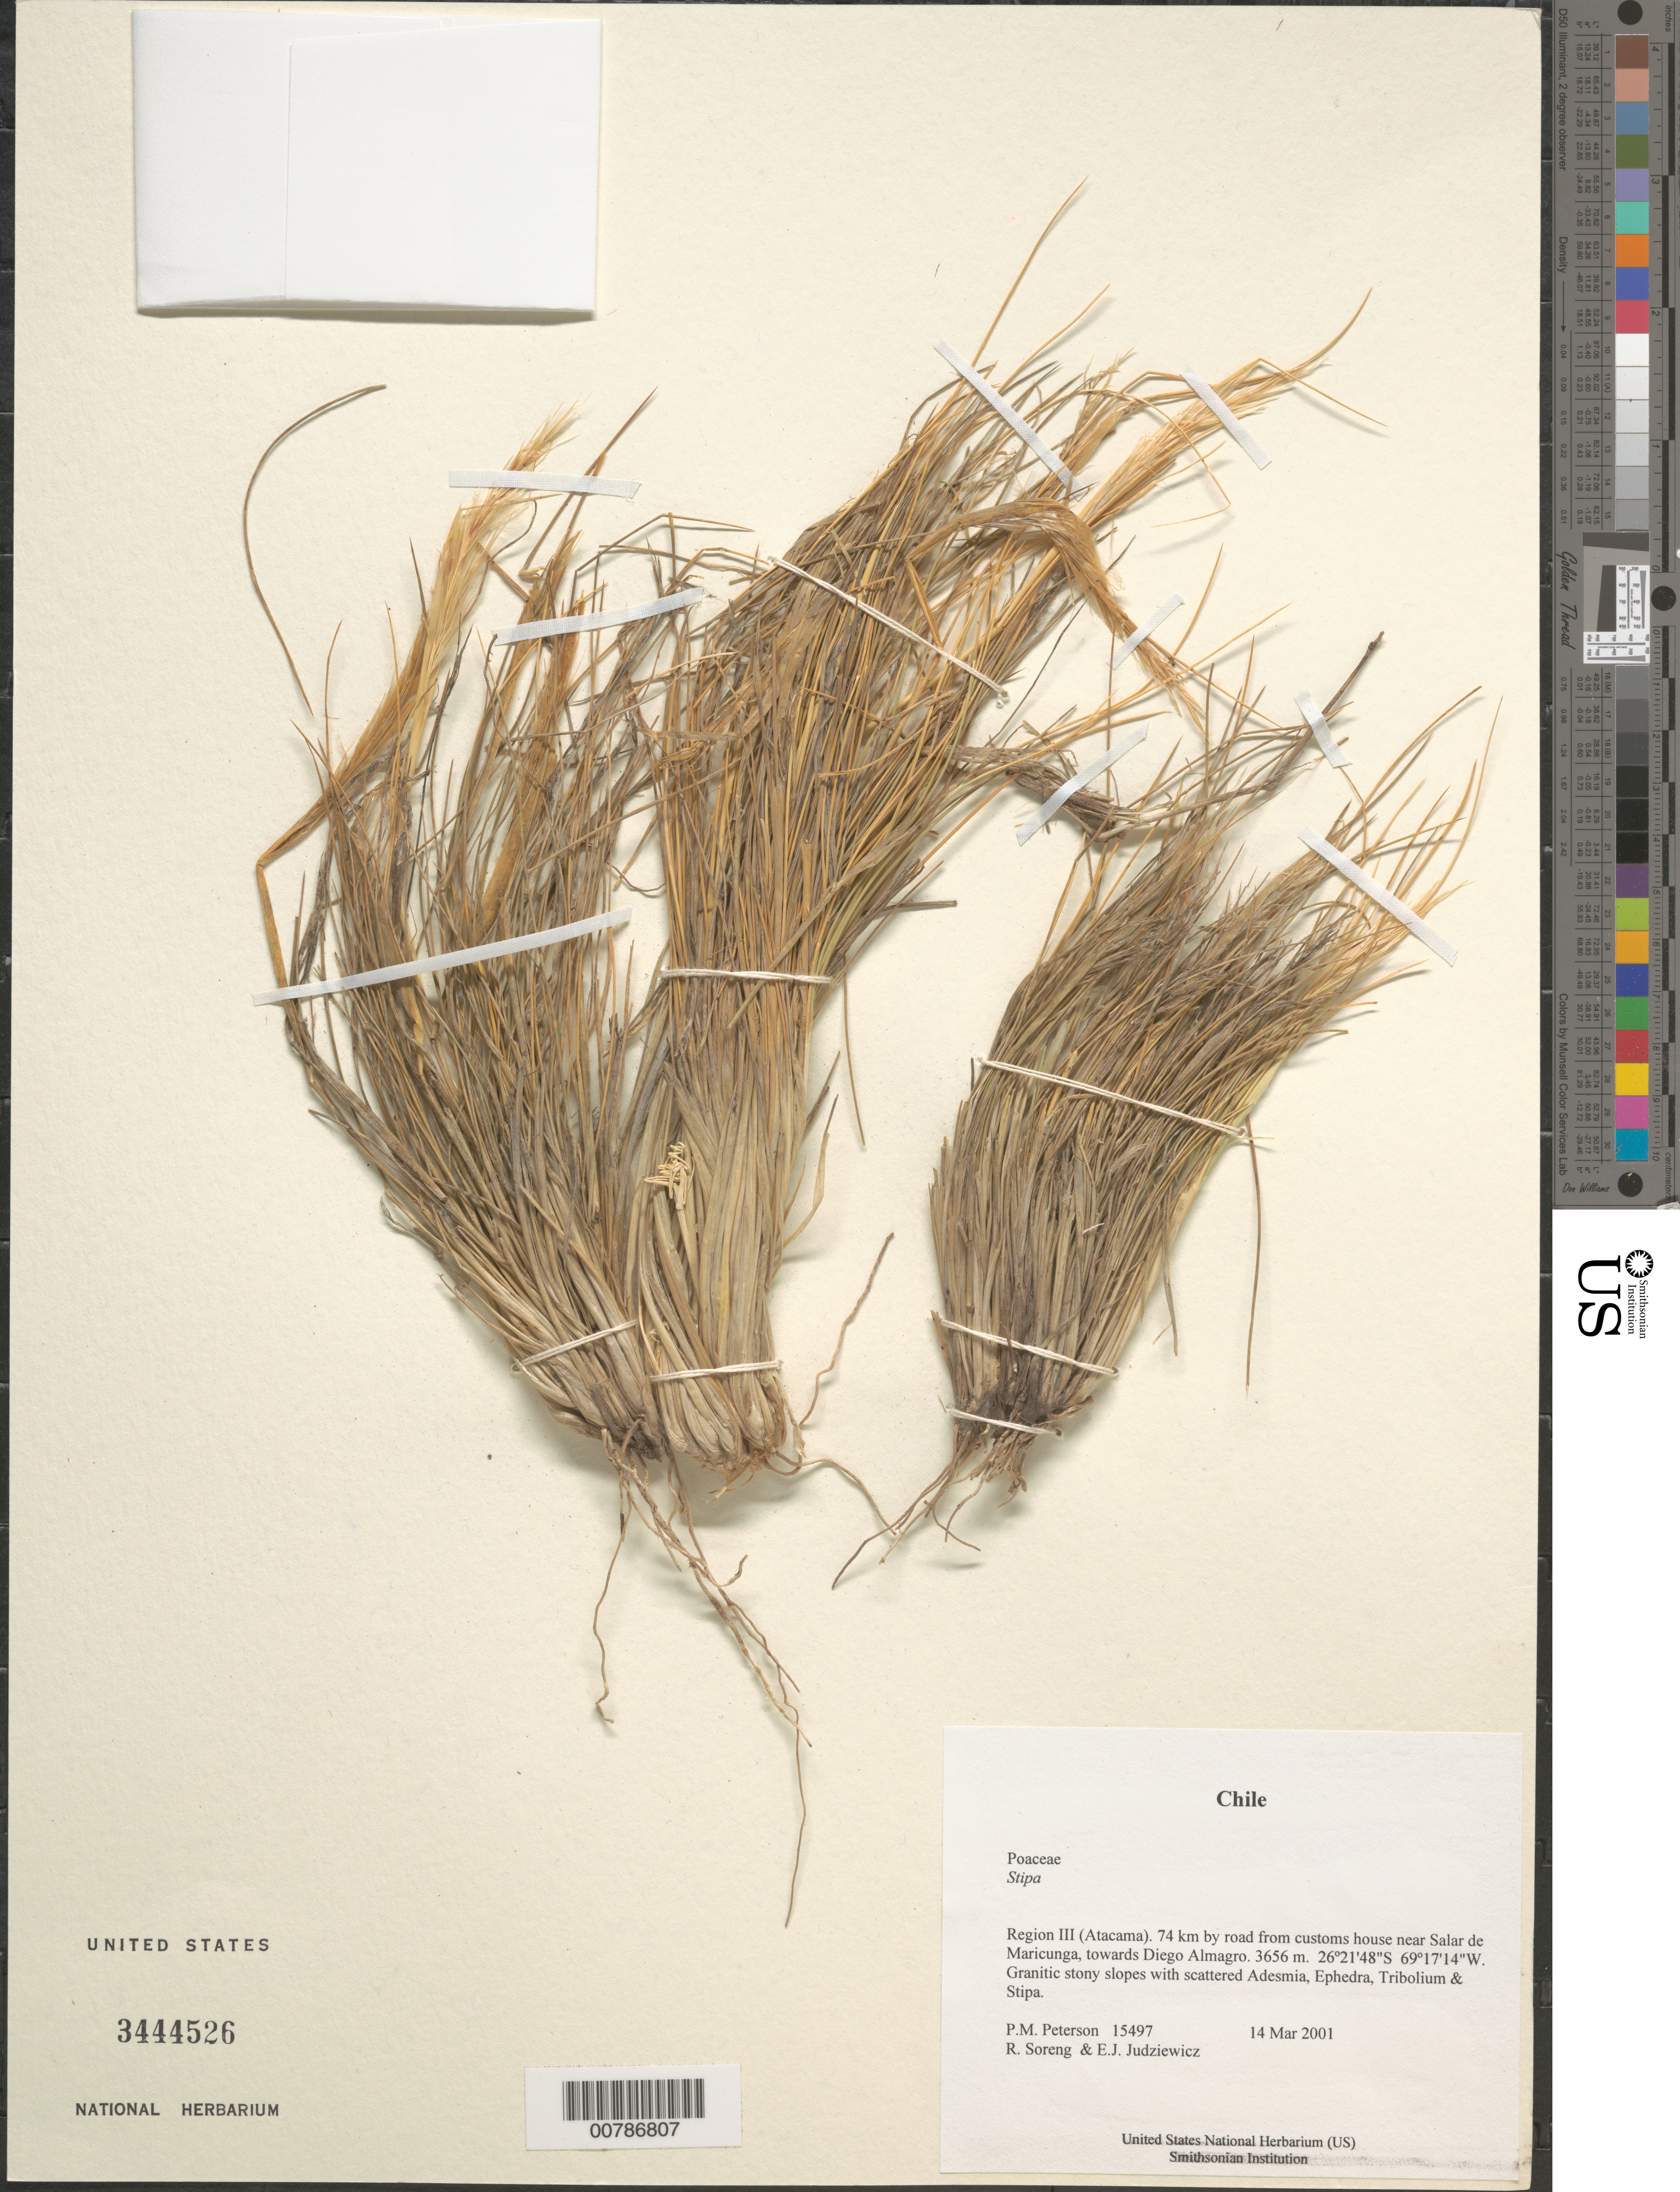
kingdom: Plantae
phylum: Tracheophyta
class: Liliopsida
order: Poales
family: Poaceae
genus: Stipa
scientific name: Stipa sp.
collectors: P. M. Peterson, R. J. Soreng & E. J. Judziewicz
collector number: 15497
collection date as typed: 14 Mar 2001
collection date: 2001-03-14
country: Chile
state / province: Atacama (III)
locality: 74 km by road from customs house near Salar de Maricunga, towards Diego Almagro.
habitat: Granitic stony slopes with scattered Adesmia, Ephedra, Tribolium & Stipa.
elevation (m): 3656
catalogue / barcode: US 3444526